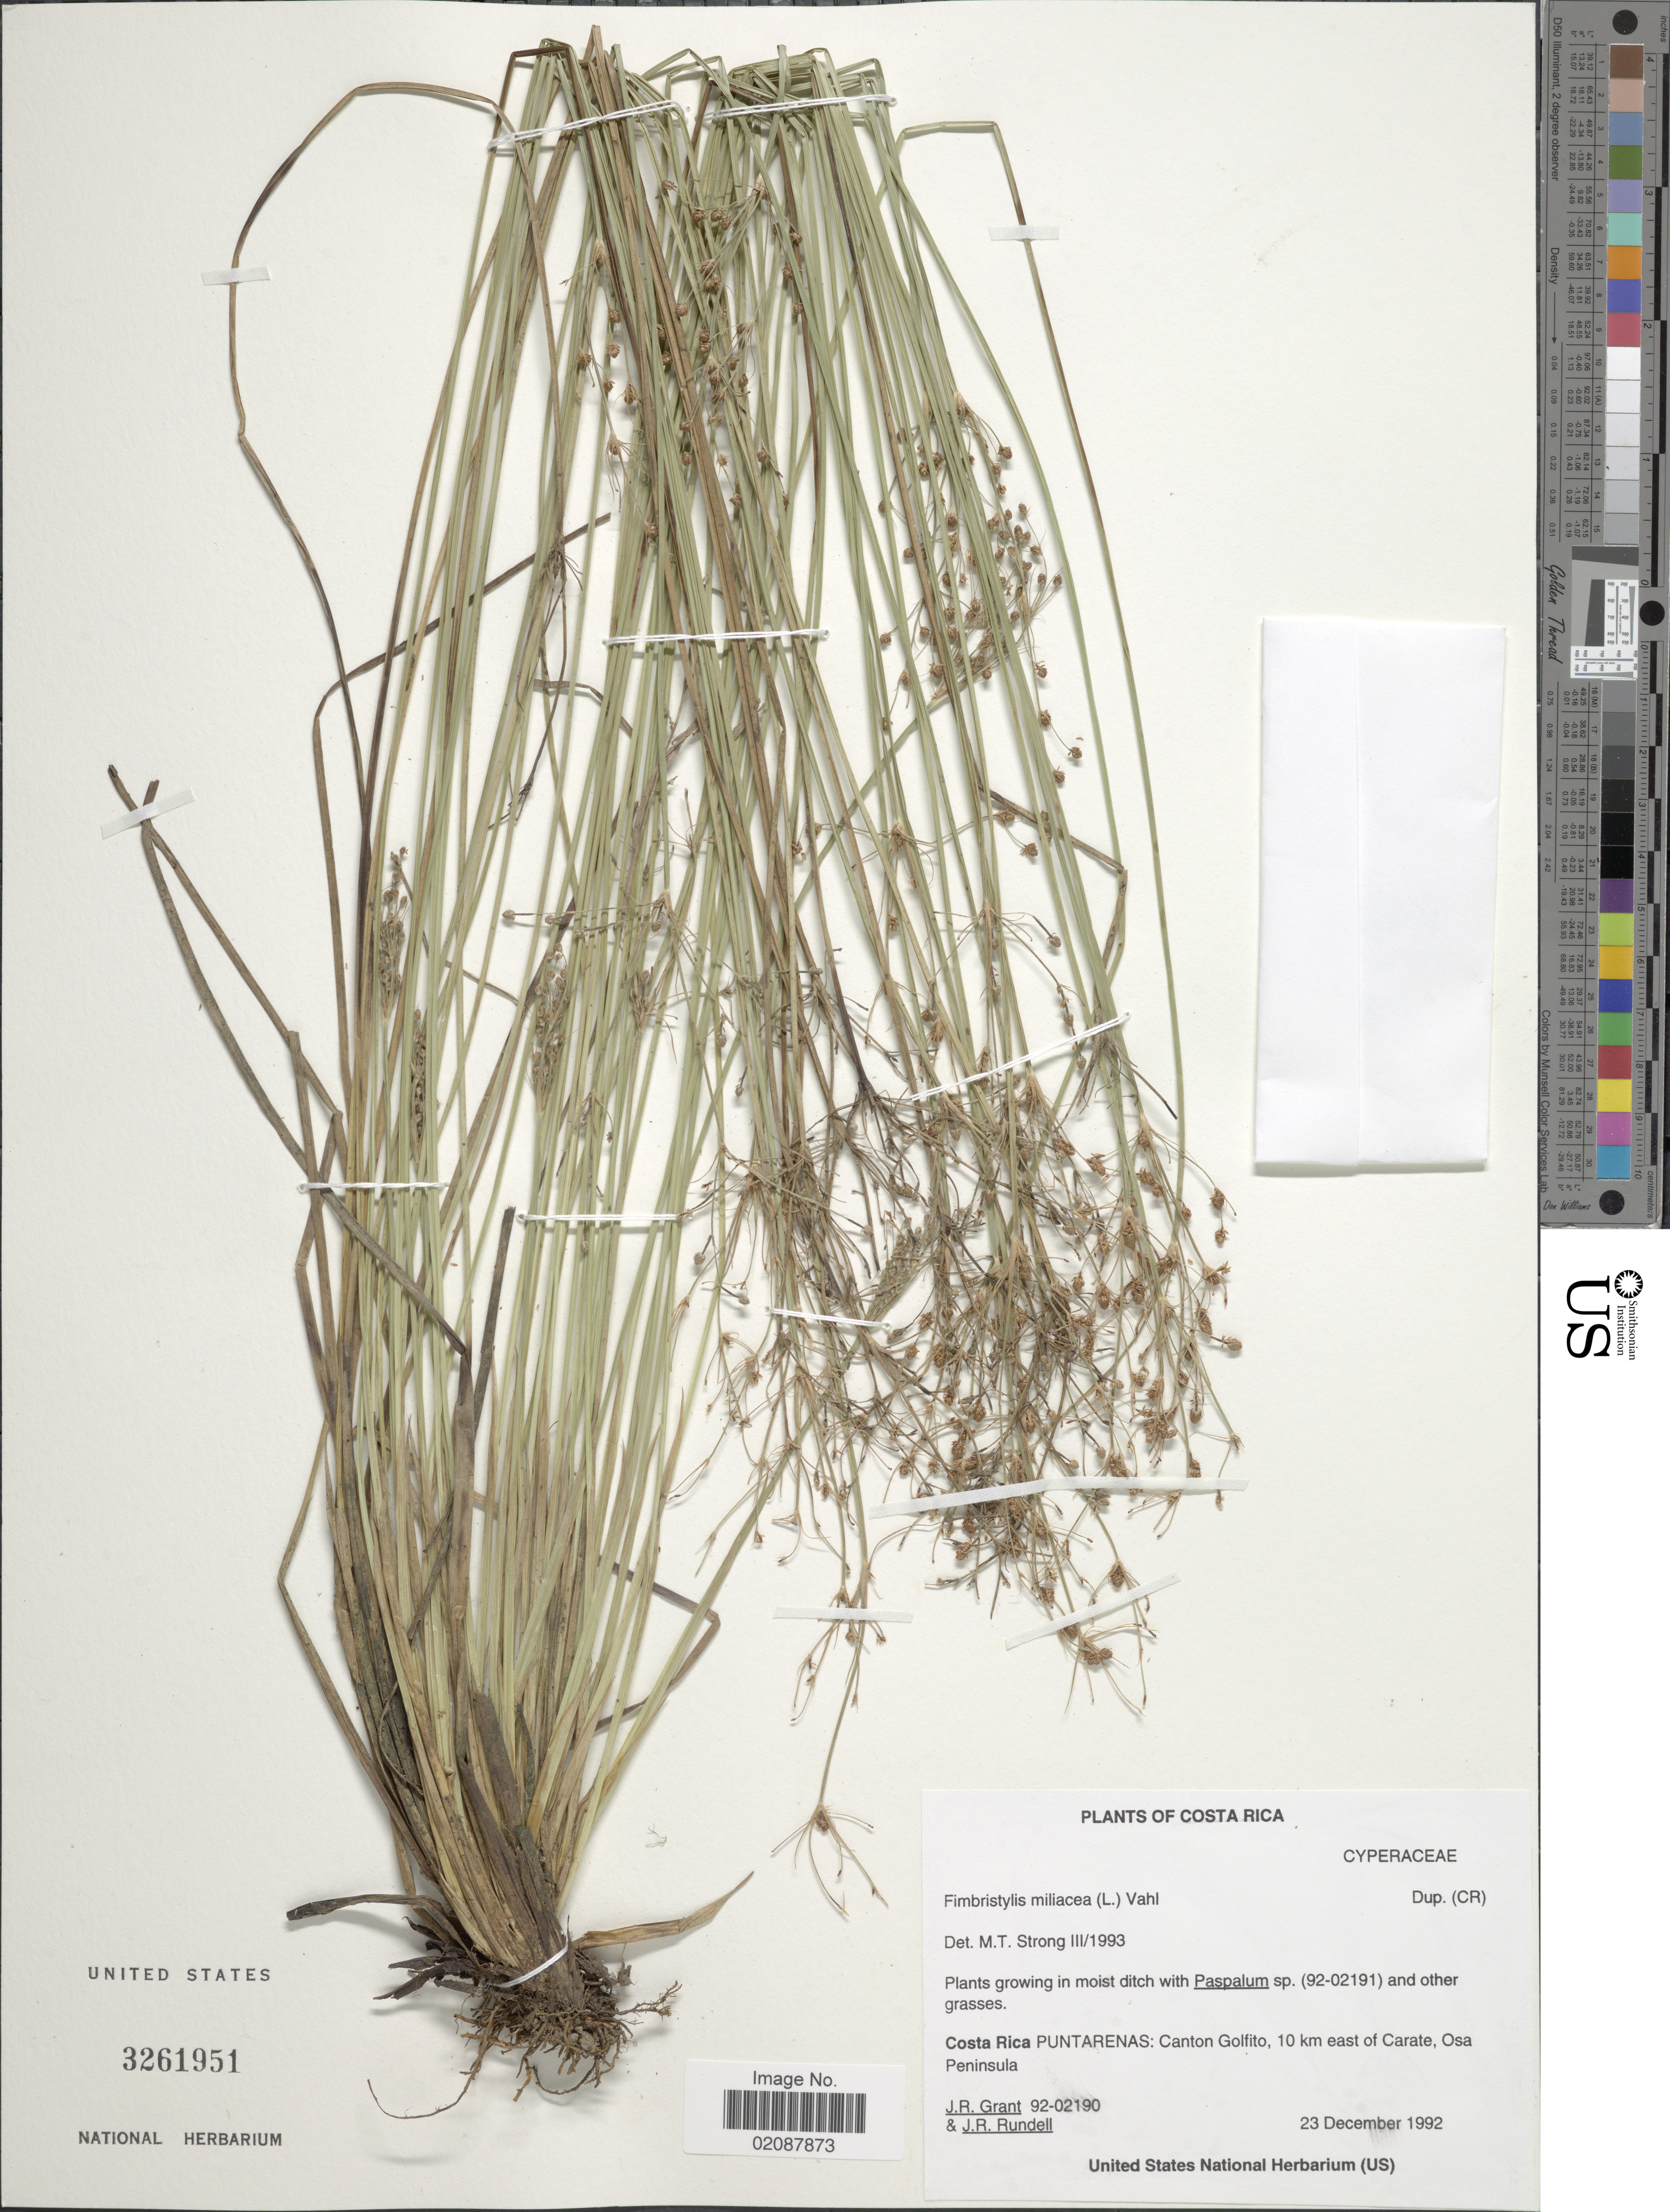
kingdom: Plantae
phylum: Tracheophyta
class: Liliopsida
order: Poales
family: Cyperaceae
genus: Fimbristylis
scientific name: Fimbristylis littoralis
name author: Gaudich.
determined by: Strong, M. T., (US), Smithsonian Institution - National Museum of Natural History (UNITED STATES)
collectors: J. Grant & J. R. Rundell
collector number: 92-02190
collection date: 1992-12-23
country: Costa Rica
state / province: Puntarenas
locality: Puntarenas: Canton Golfito, 10 km east of Carate, Osa Peninsula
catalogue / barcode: US 3261951